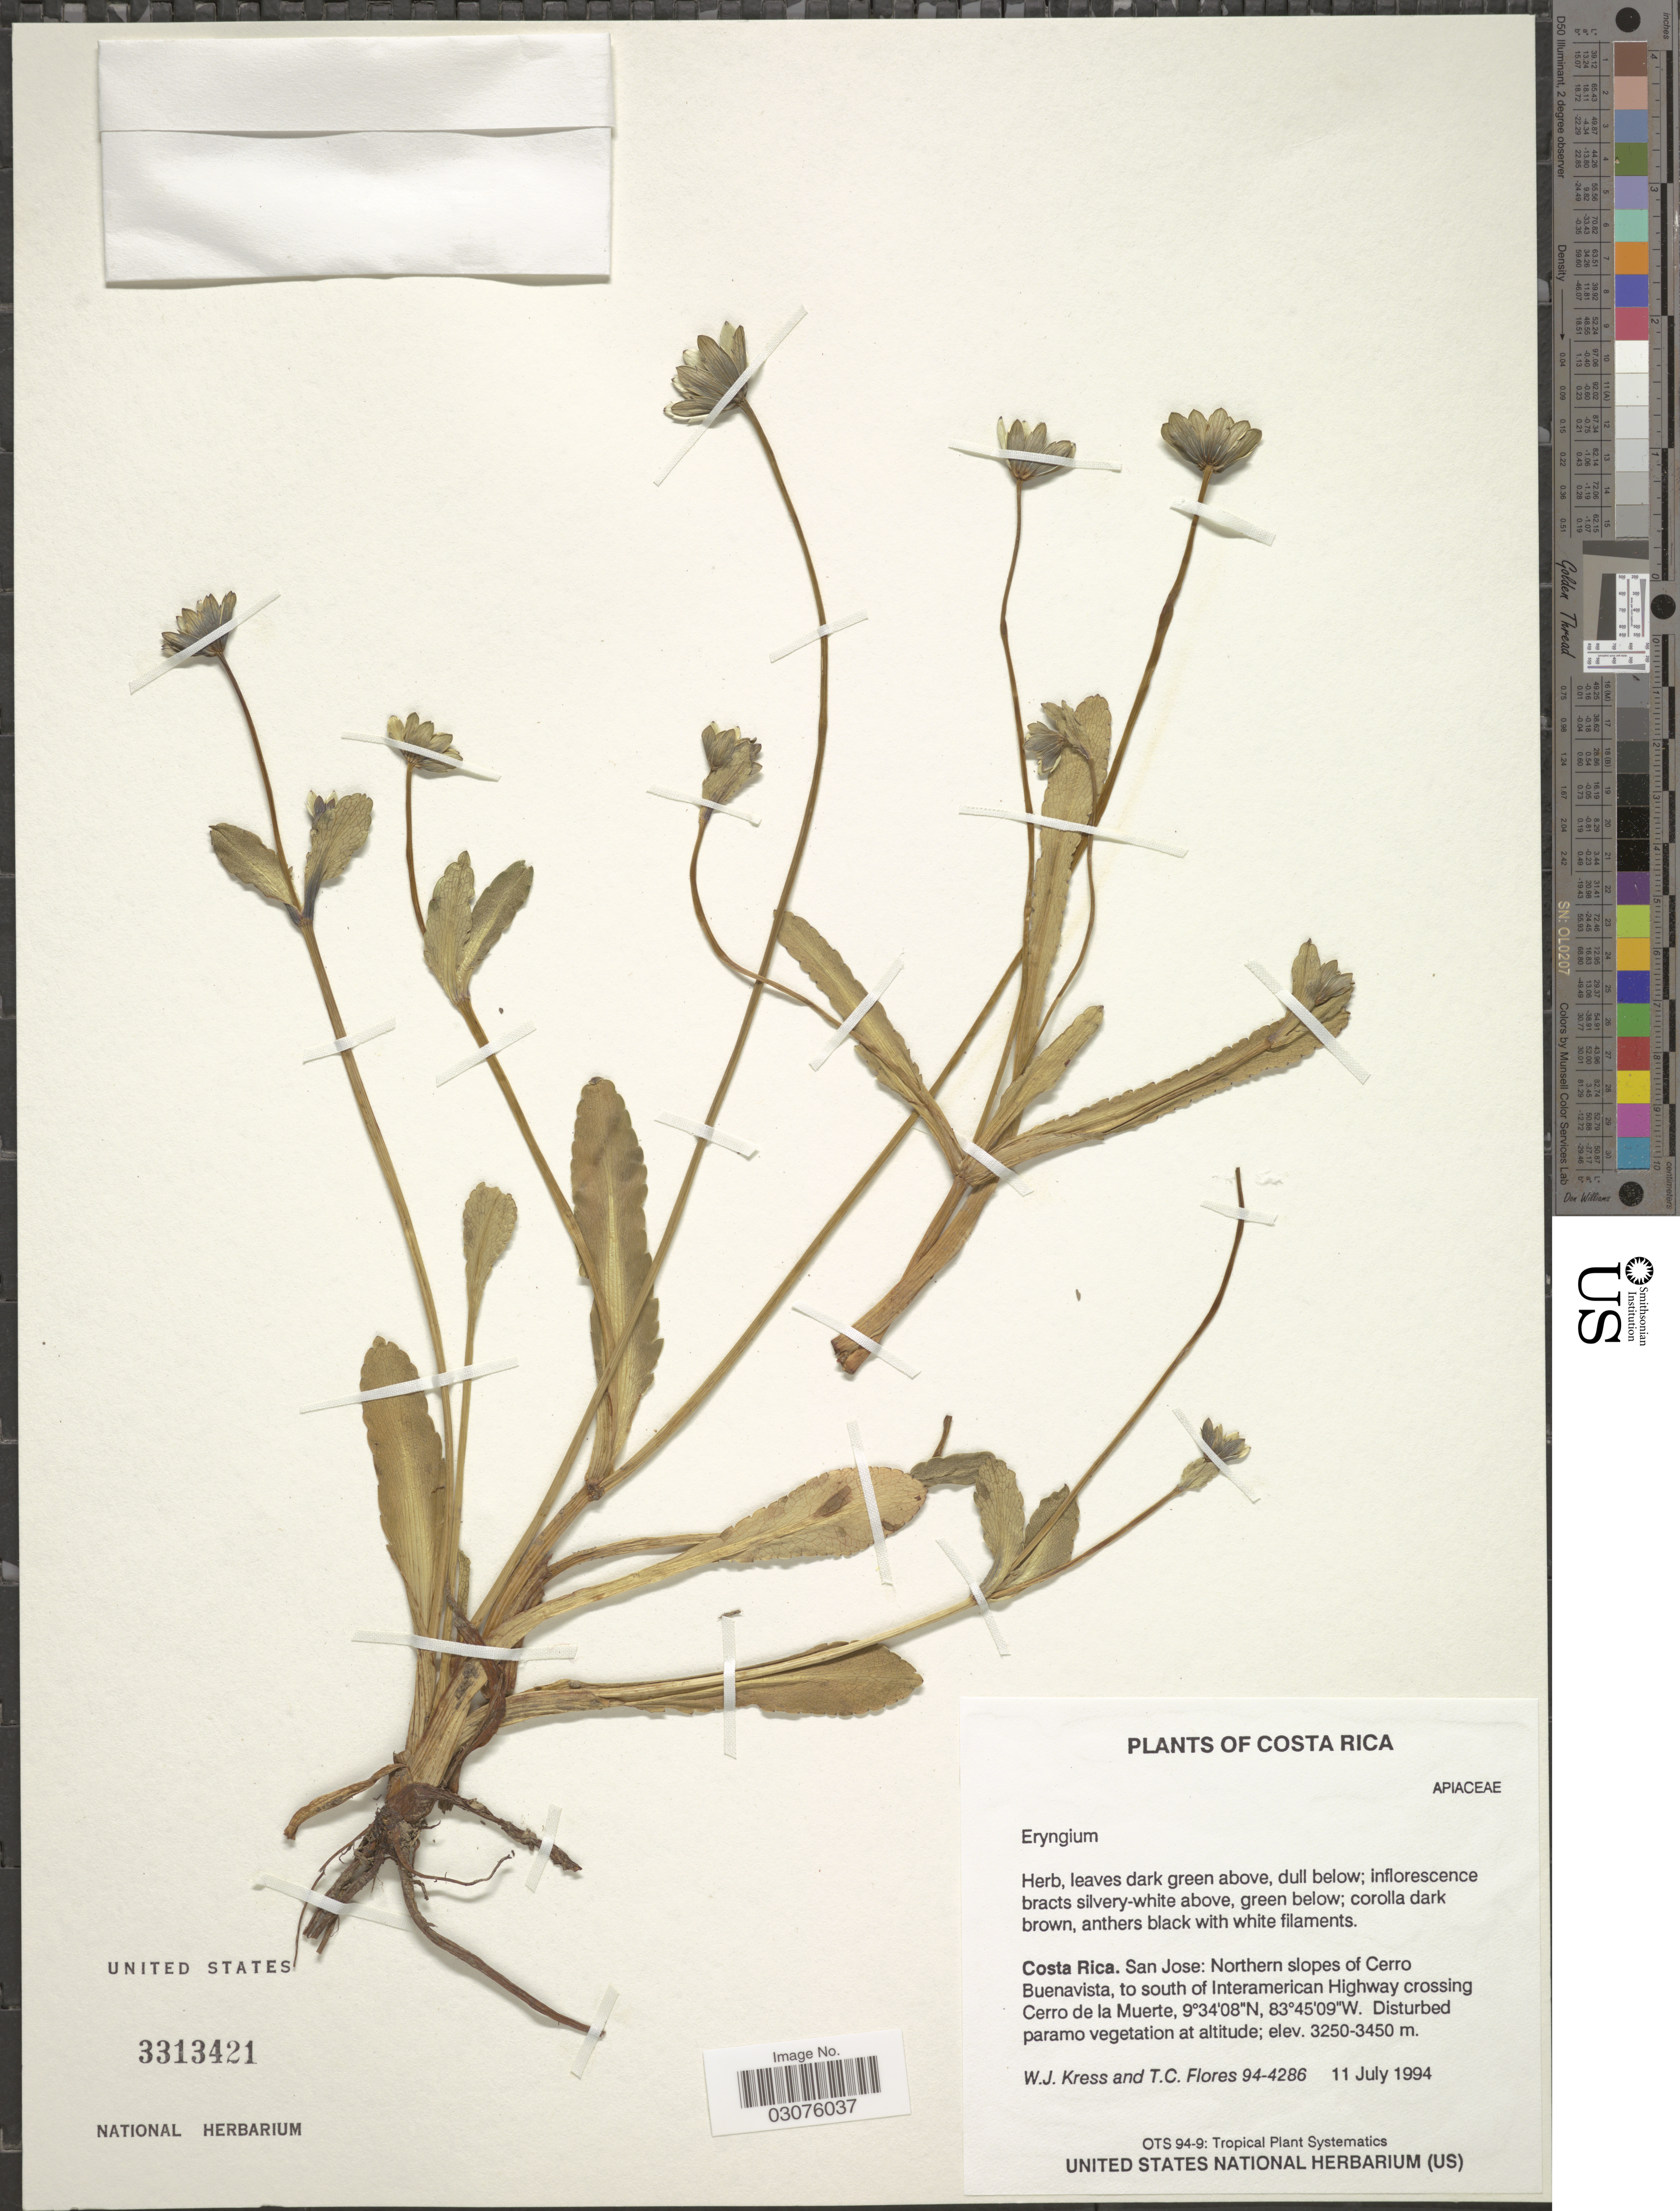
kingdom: Plantae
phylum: Tracheophyta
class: Magnoliopsida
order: Apiales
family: Apiaceae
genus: Eryngium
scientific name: Eryngium bourgatii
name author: Gouan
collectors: W. J. Kress & T. C. Flores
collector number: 94-4286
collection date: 1994-07-11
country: Costa Rica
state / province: San José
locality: San Jose: Northern slopes of Cerro Buenavista, to south of Interamerican Highway crossing Cerro de la Muerte.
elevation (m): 3250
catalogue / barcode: US 3313421